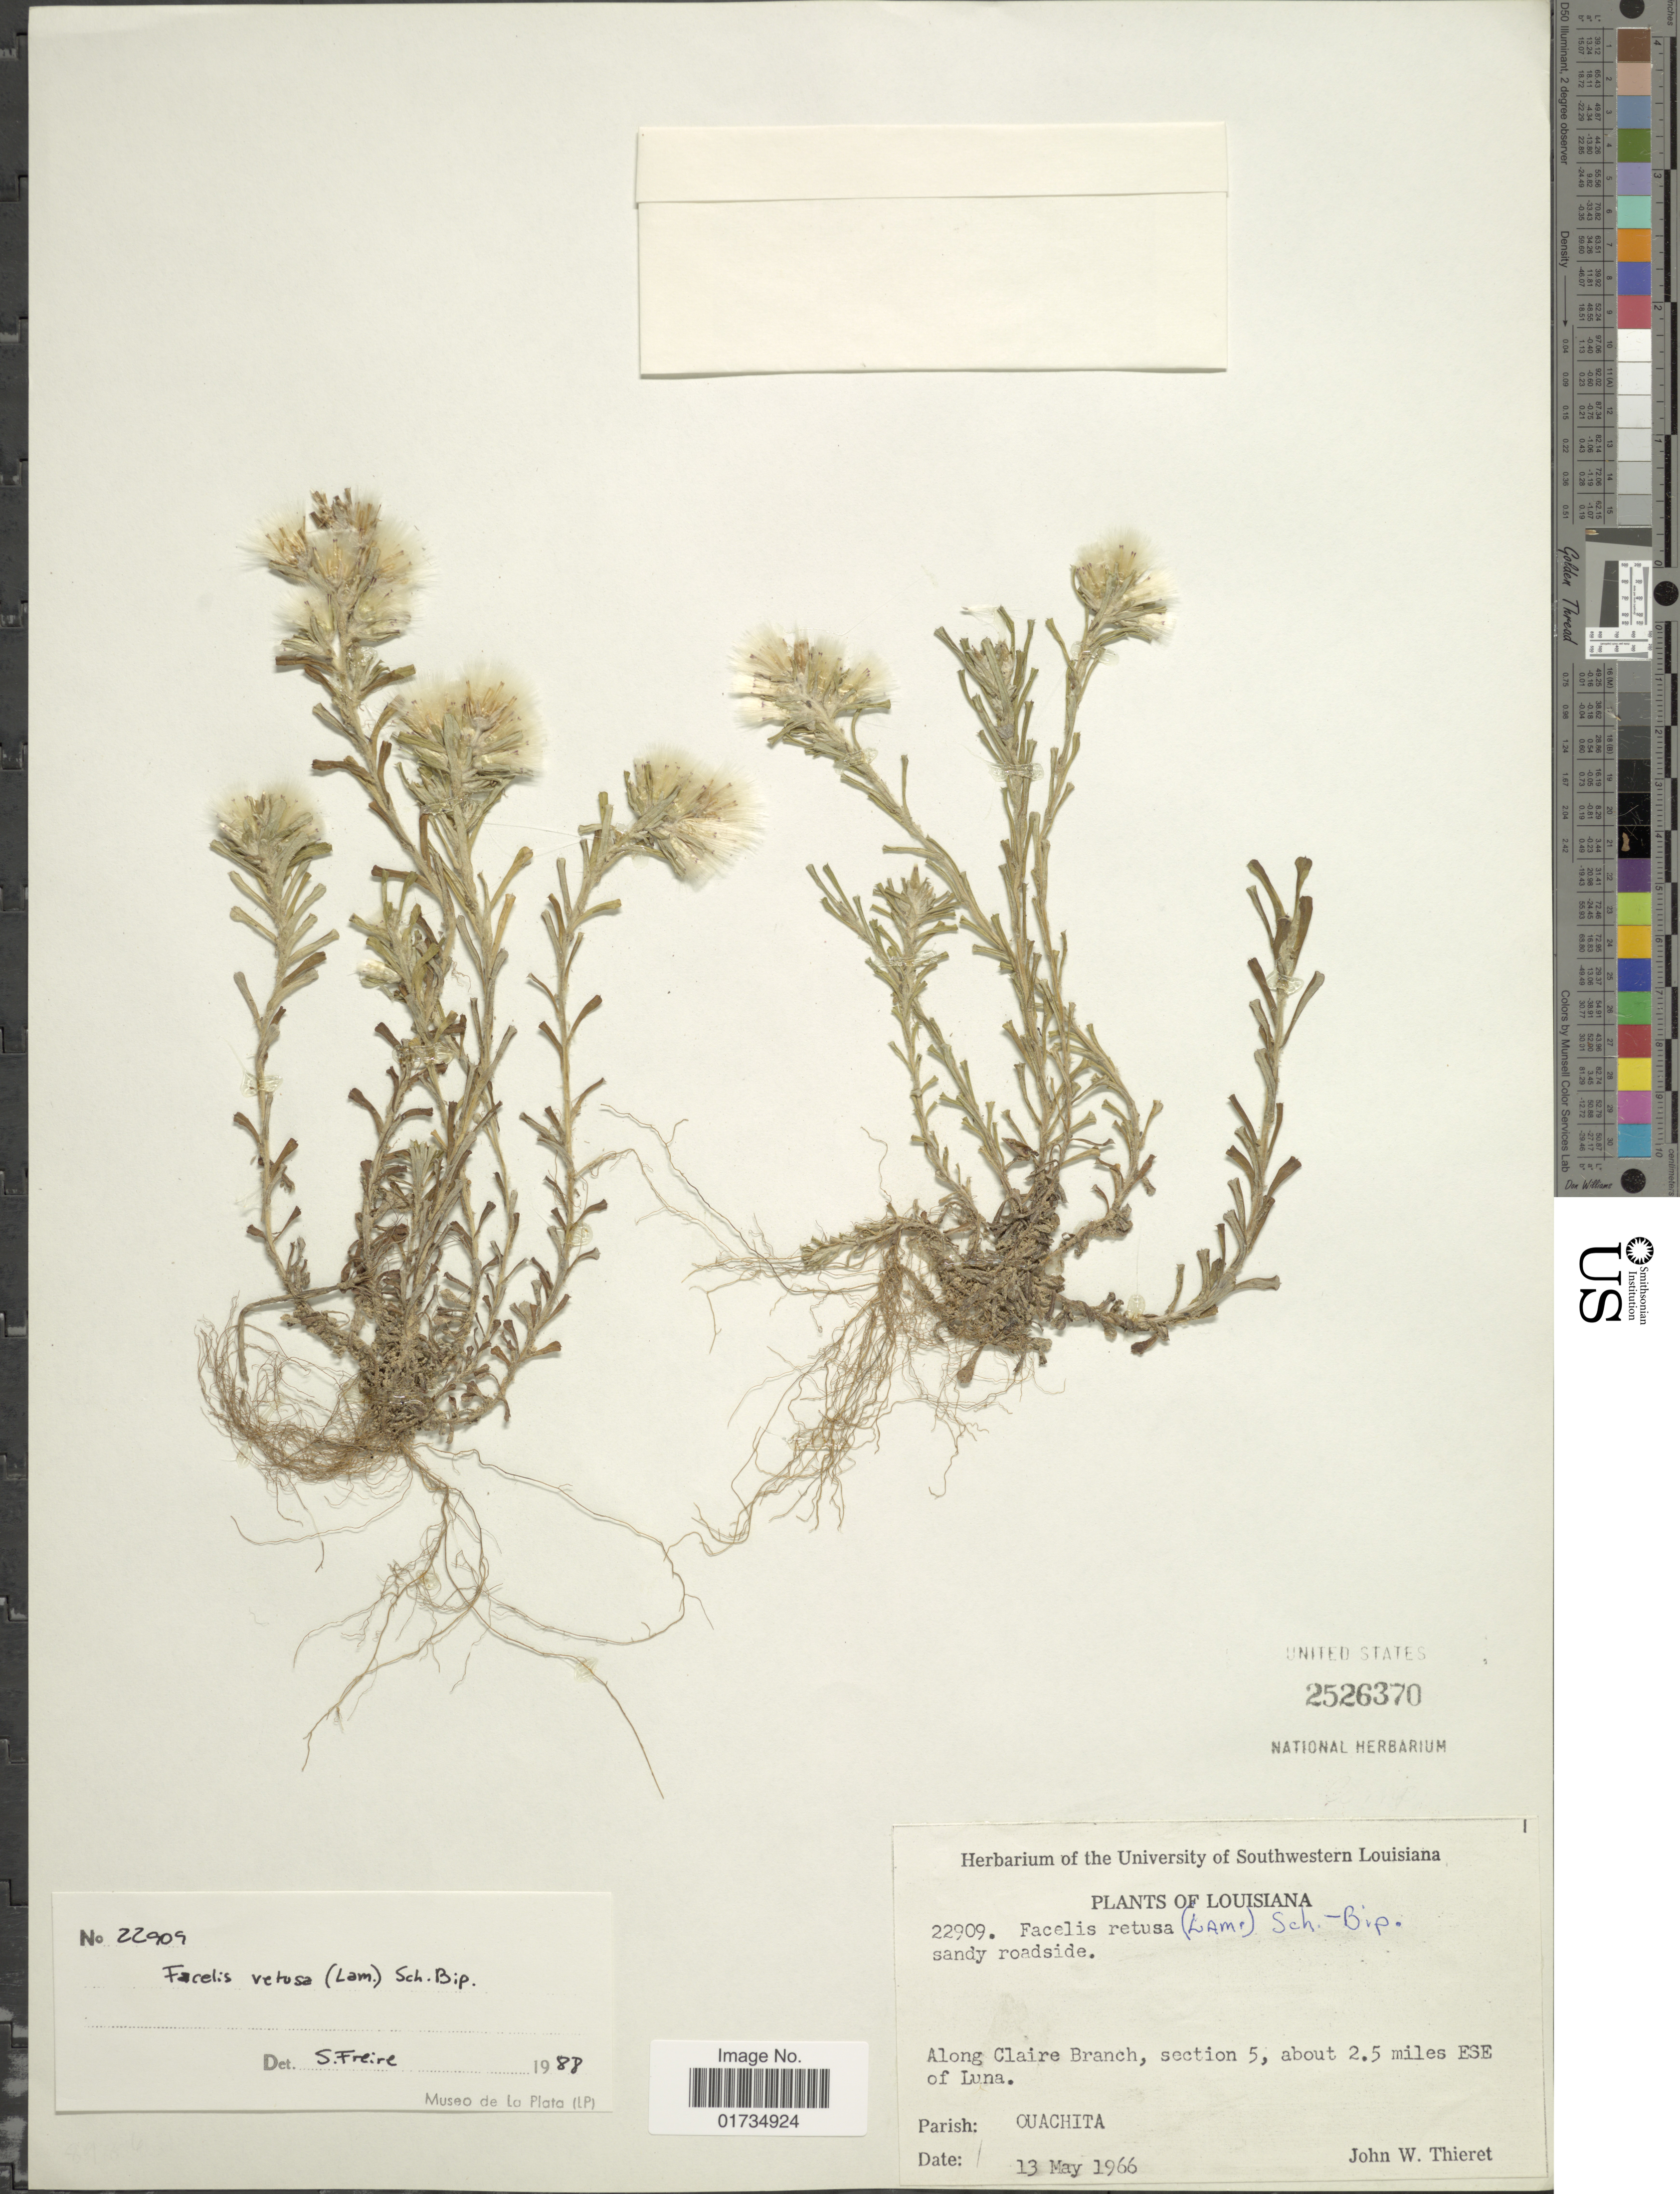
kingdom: Plantae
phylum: Tracheophyta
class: Magnoliopsida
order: Asterales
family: Asteraceae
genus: Facelis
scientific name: Facelis retusa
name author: (Lam.) Sch. Bip.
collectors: J. W. Thieret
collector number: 22909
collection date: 1966-05-13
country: United States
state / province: Louisiana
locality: Louisiana. Along Claire Branch, section 5, about 2.5 miles ESE of Luna. Parish: Ouachita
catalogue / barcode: US 2526370